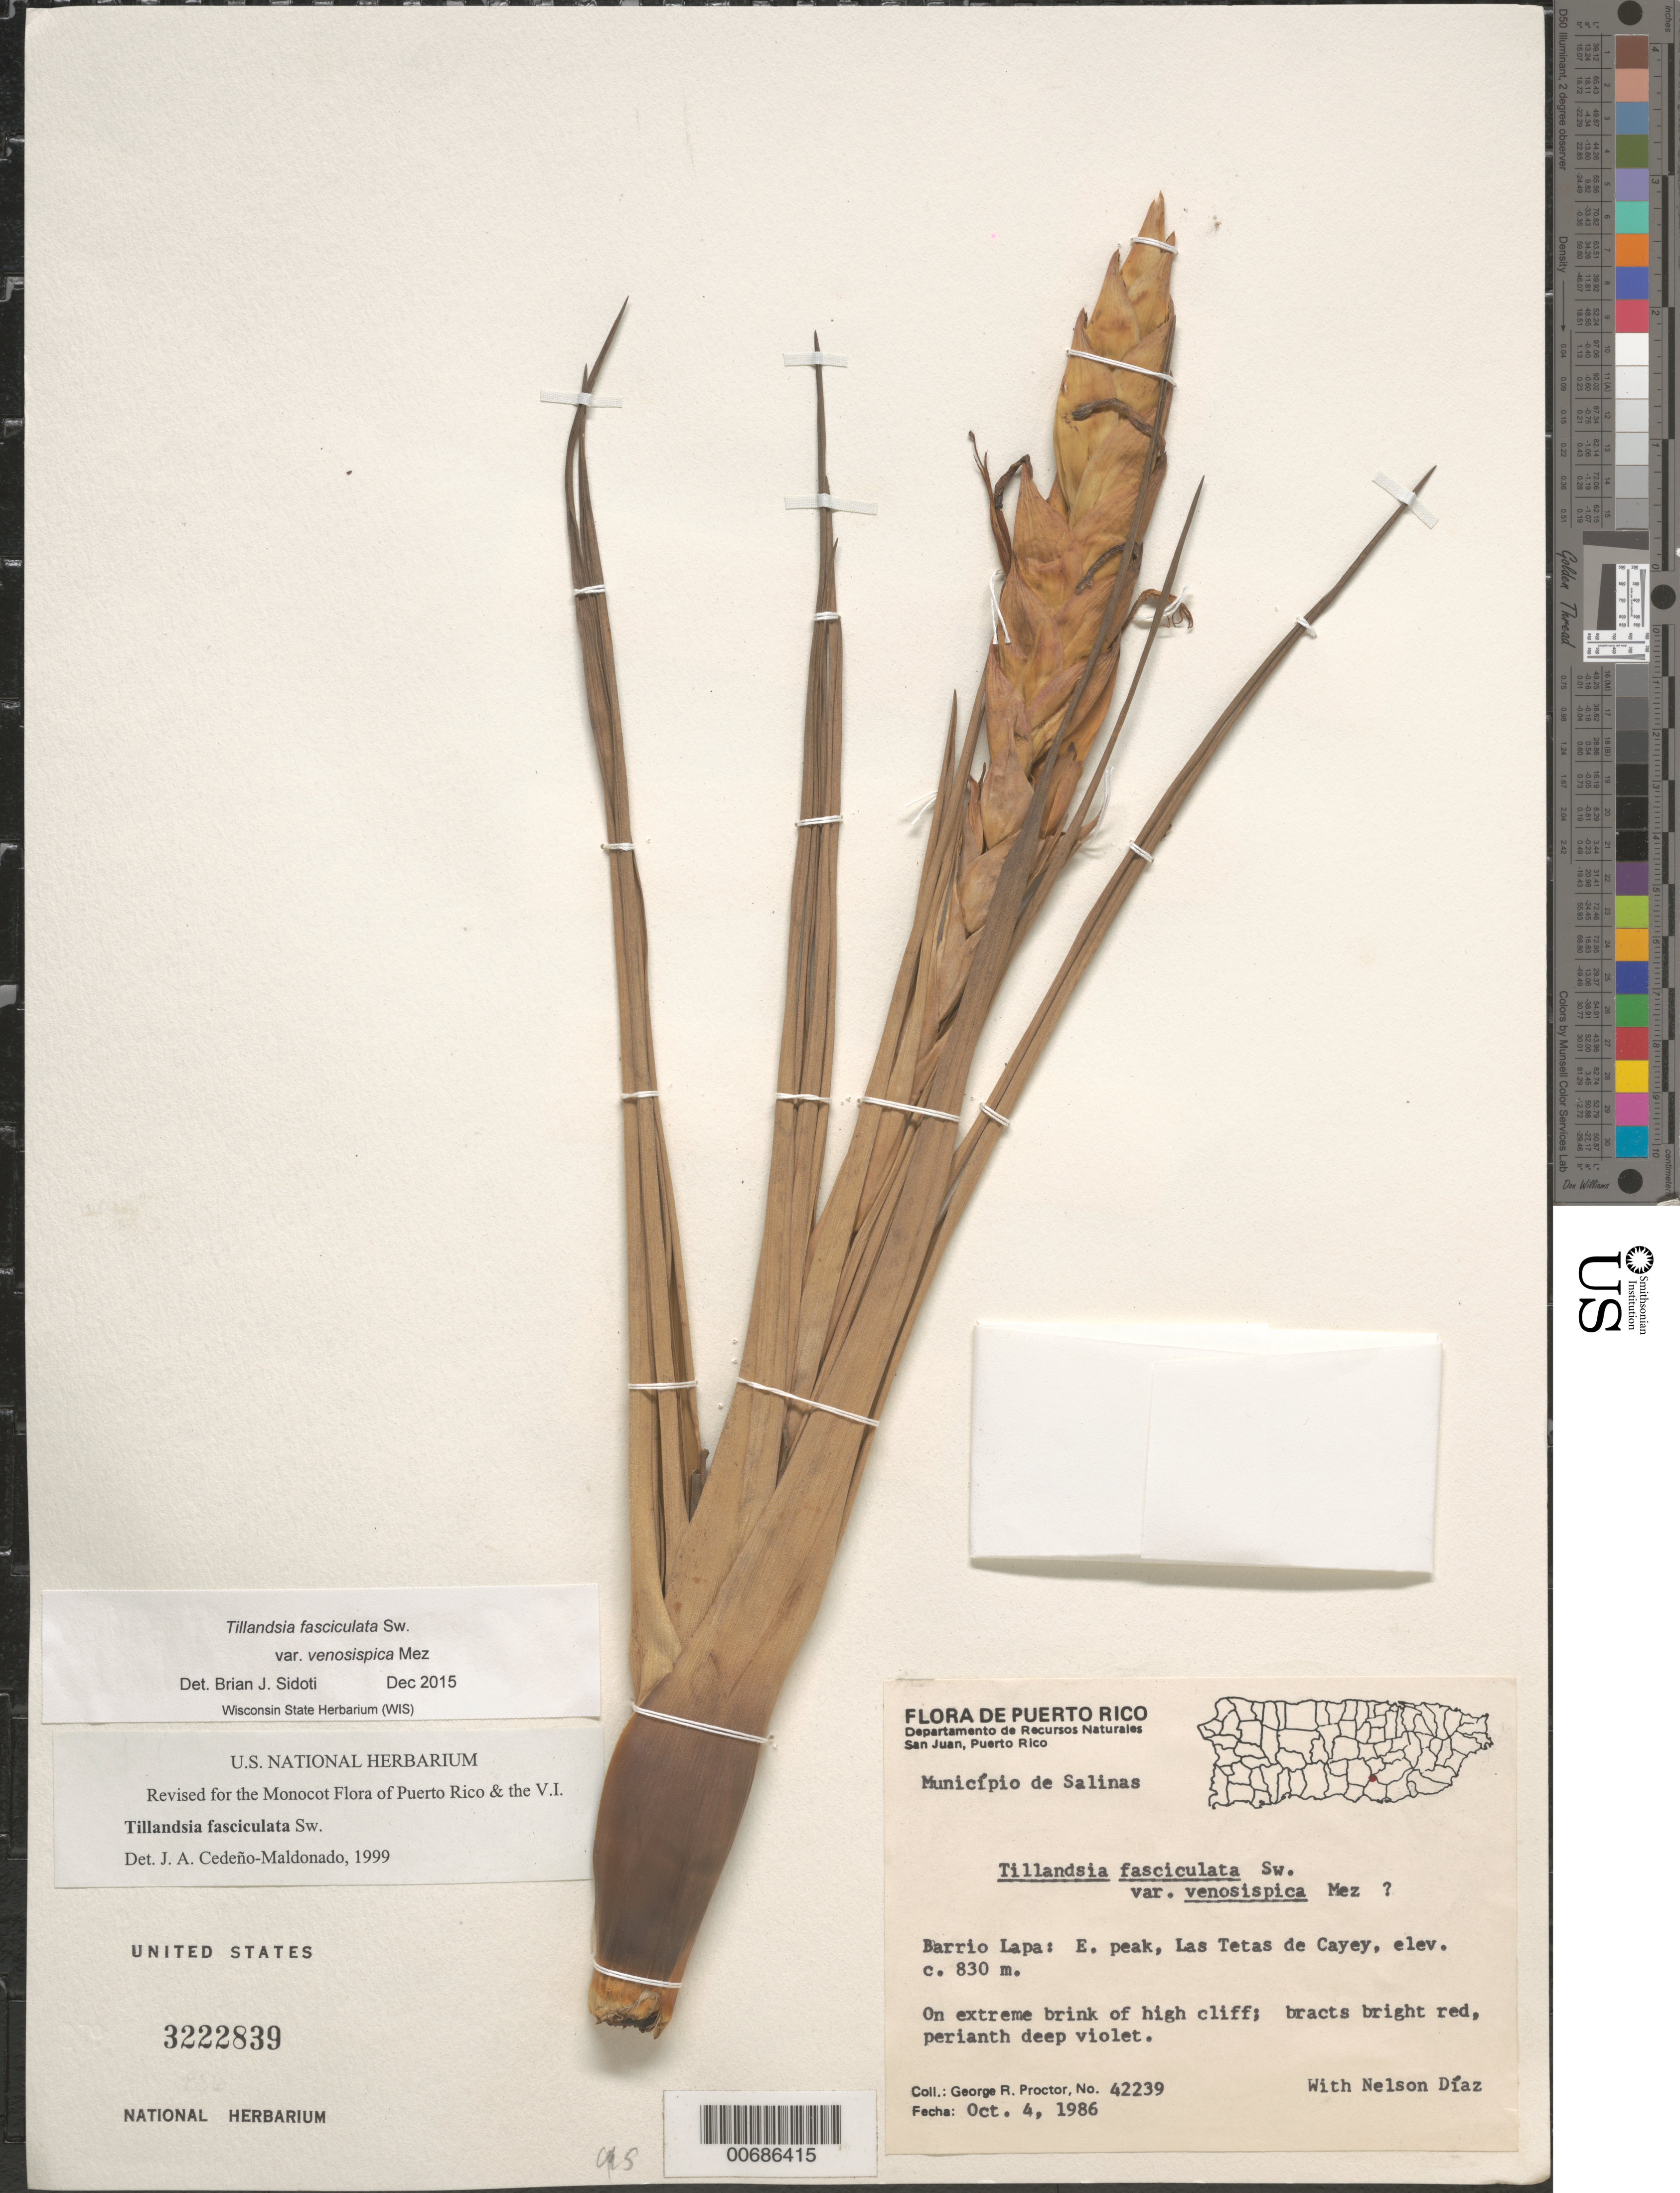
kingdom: Plantae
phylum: Tracheophyta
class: Liliopsida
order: Poales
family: Bromeliaceae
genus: Tillandsia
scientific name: Tillandsia fasciculata var. venosispica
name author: Mez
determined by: Sidoti, B. J.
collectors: G. R. Proctor & N. Díaz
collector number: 42239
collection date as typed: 04 Oct 1986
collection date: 1986-10-04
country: Puerto Rico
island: Greater Antilles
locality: Município de Salinas; Barrio Lapa: E peak, Las Tetas de Cayey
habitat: On extreme brink of high cliff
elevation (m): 830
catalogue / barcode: US 3222839